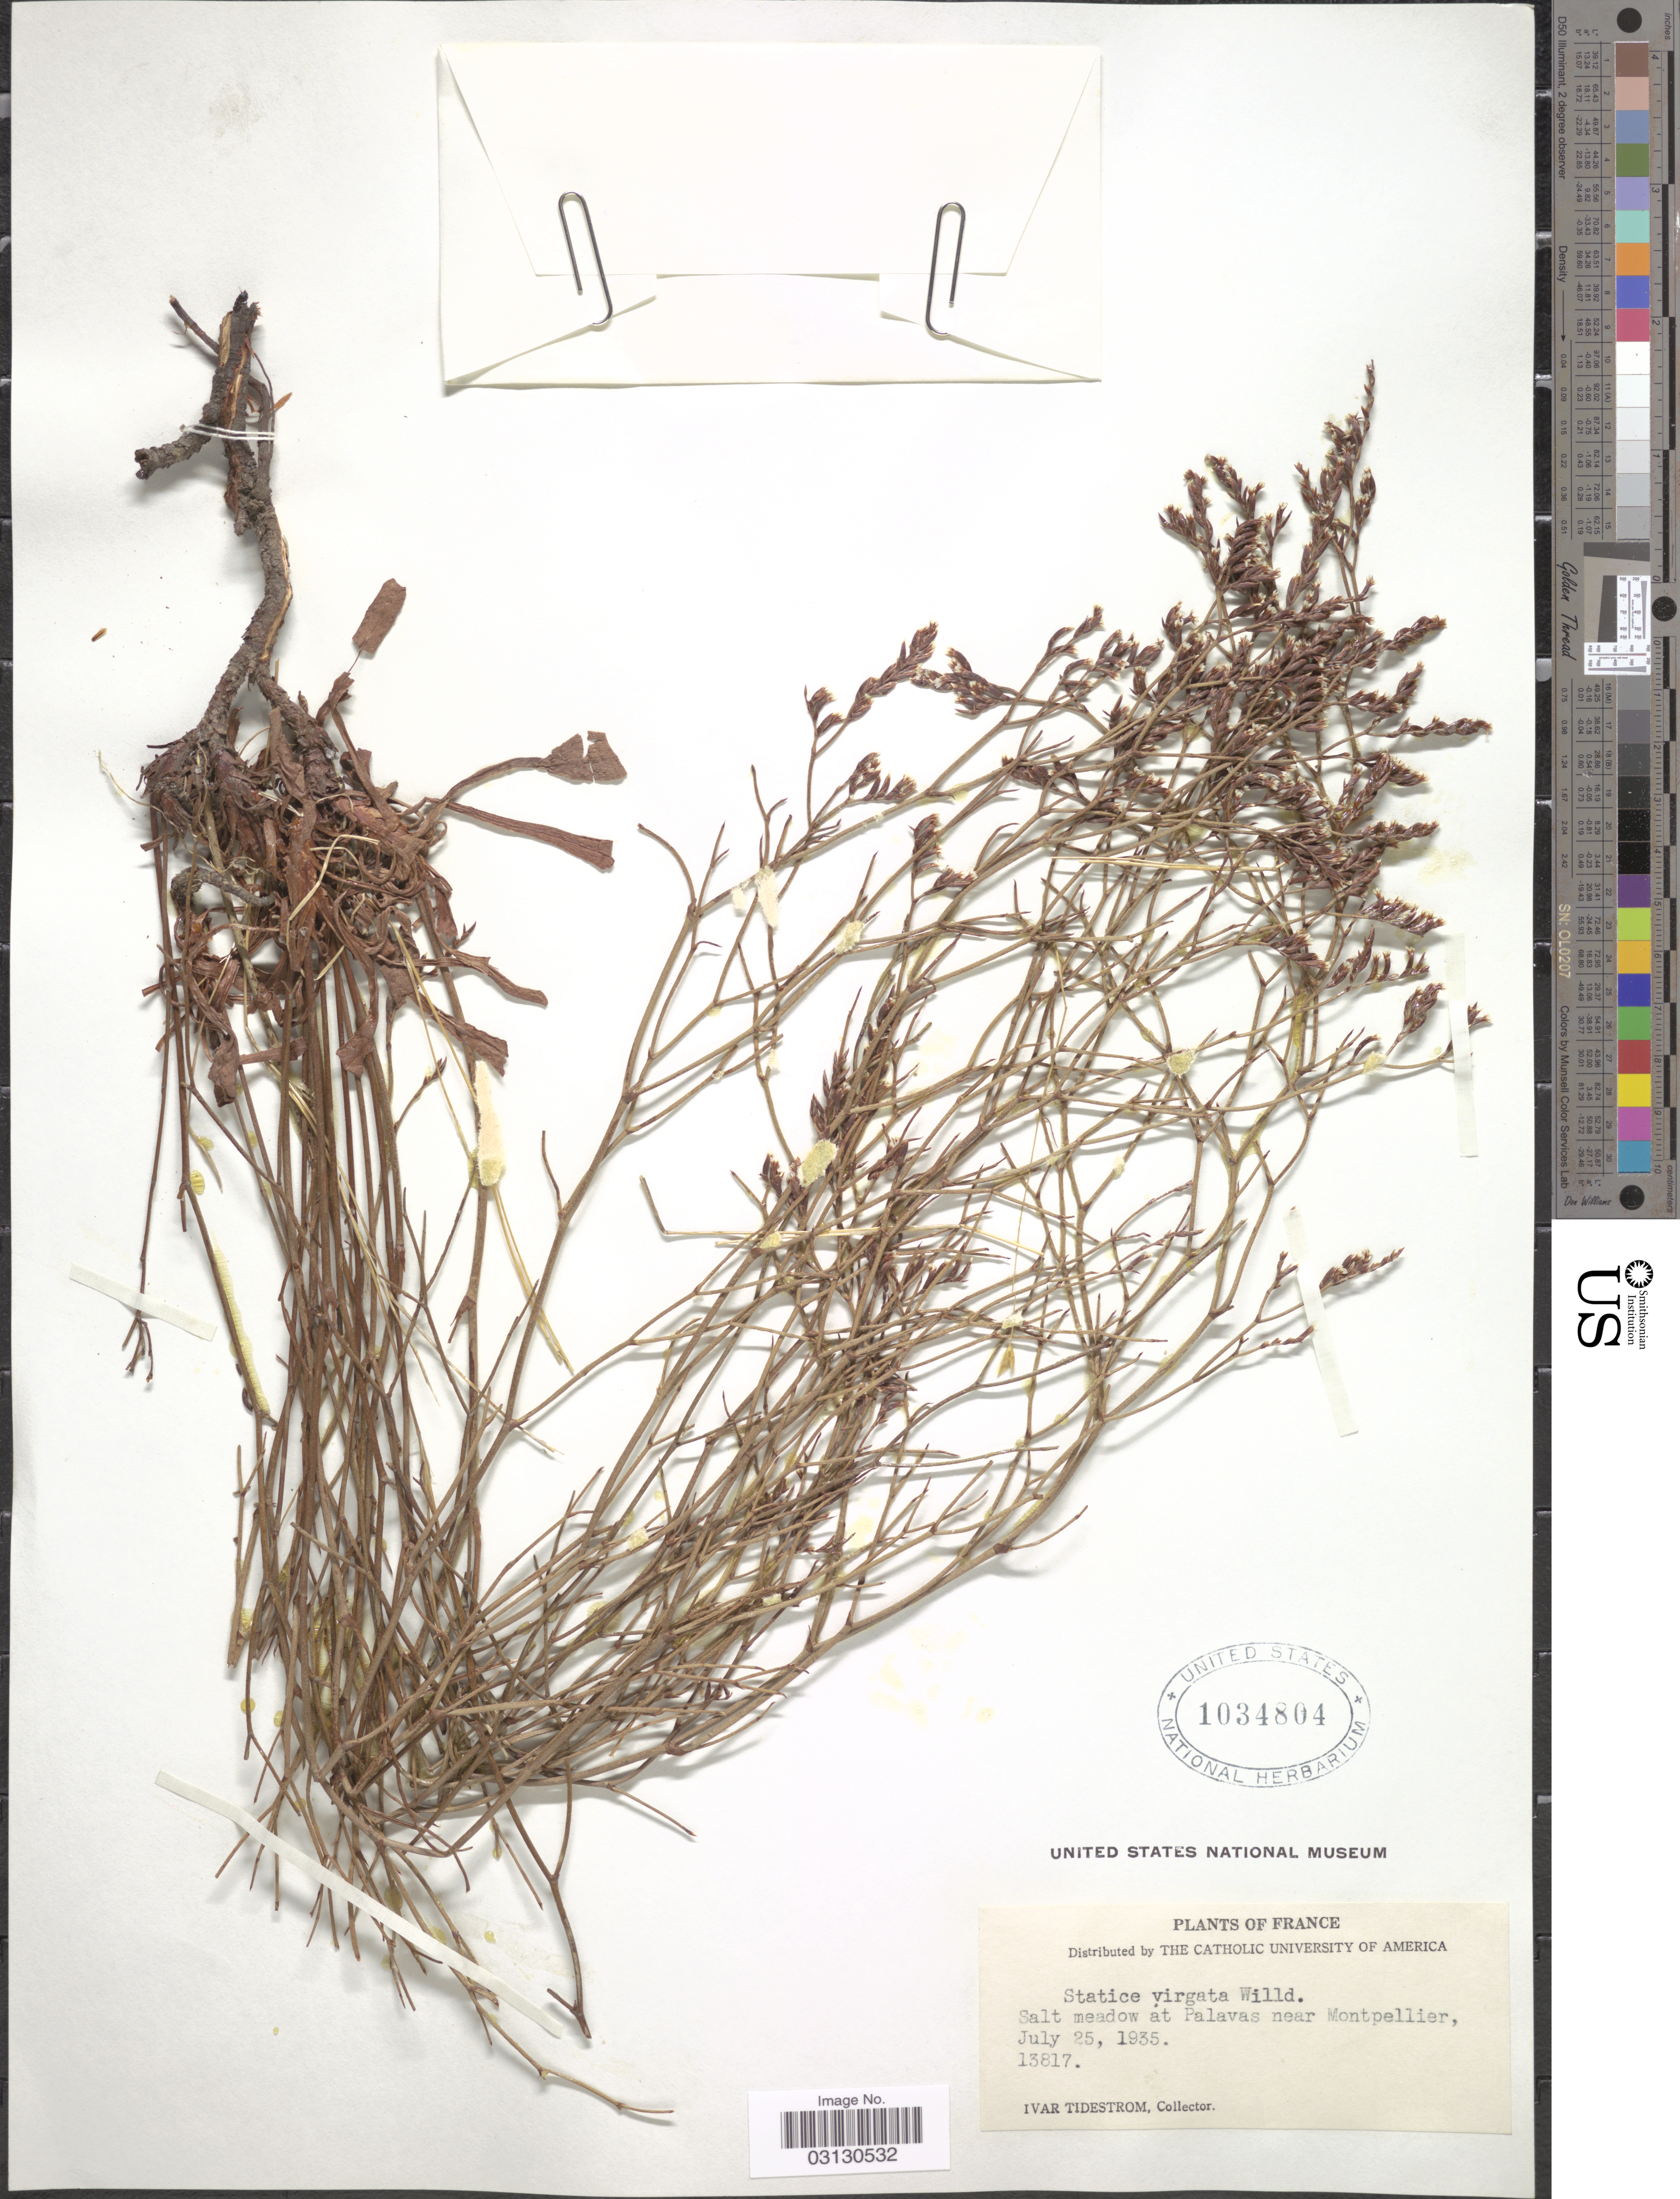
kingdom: Plantae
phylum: Tracheophyta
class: Magnoliopsida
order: Caryophyllales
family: Plumbaginaceae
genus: Limonium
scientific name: Limonium virgatum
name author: (Willd.) Fourr.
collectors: I. F. Tidestrom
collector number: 13817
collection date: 1935-07-25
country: France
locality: Salt meadow at Palavas near Montpellier.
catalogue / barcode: US 1034804